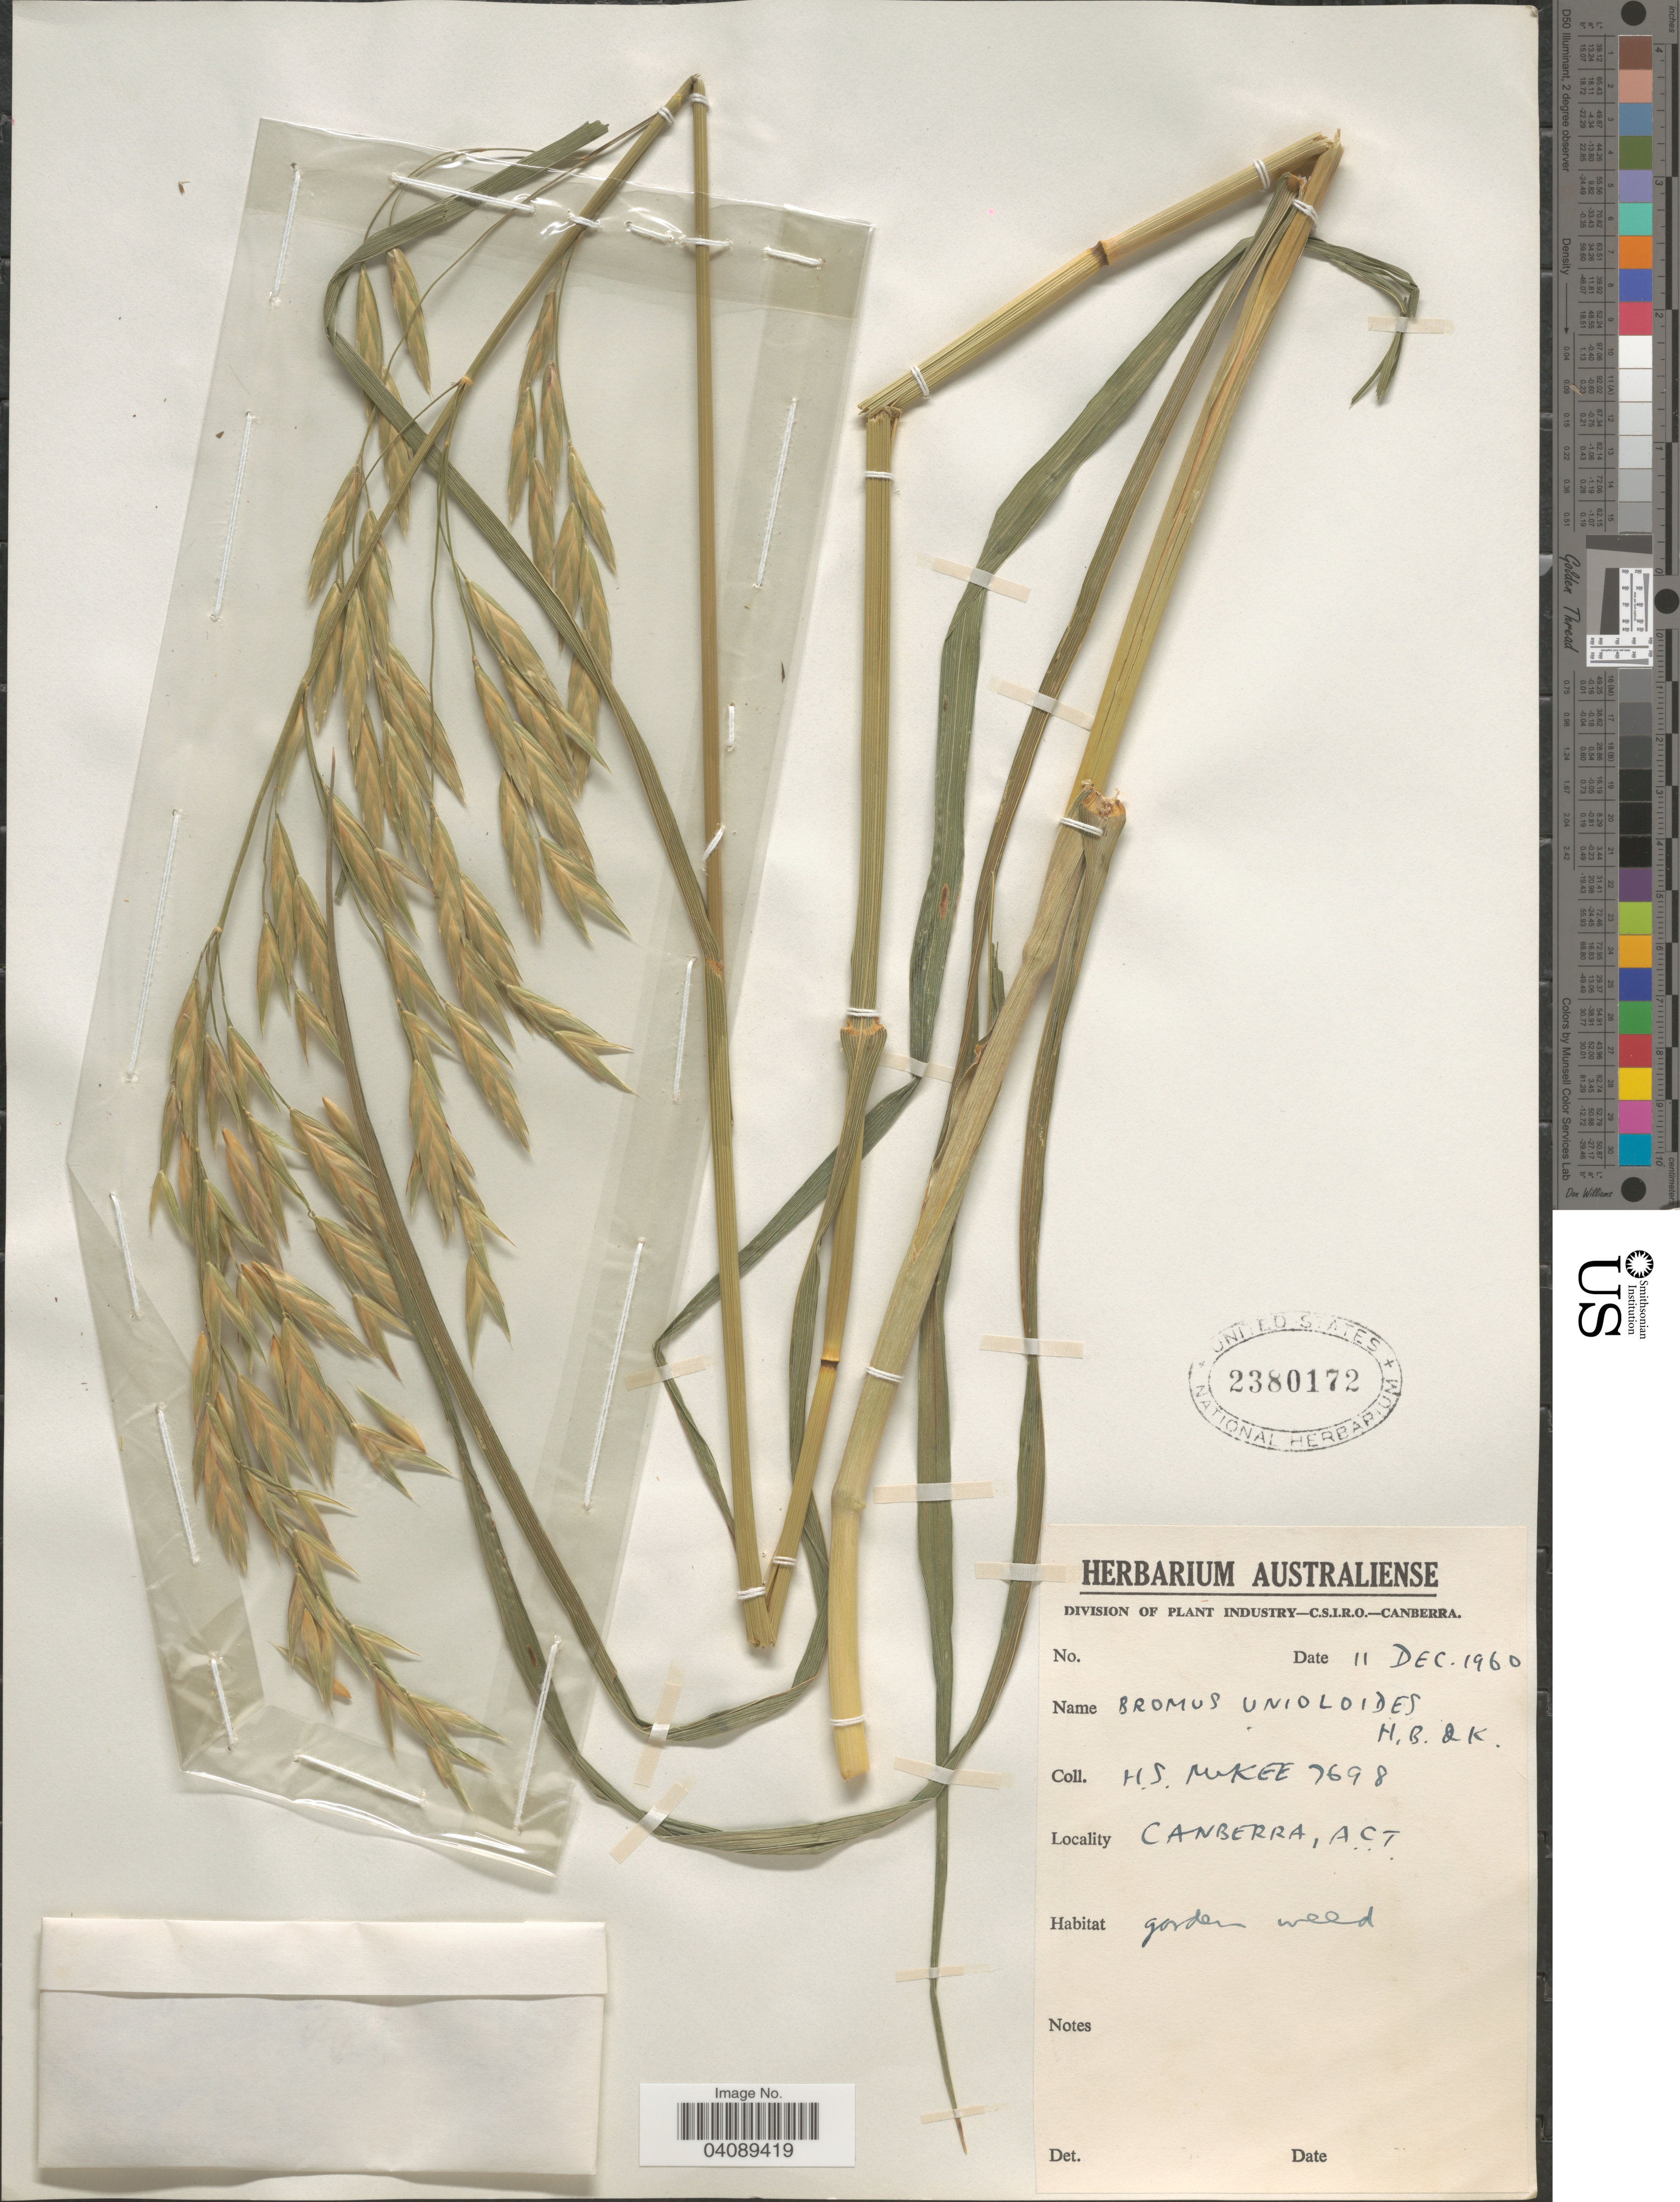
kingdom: Plantae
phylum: Tracheophyta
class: Liliopsida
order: Poales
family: Poaceae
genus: Bromus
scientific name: Bromus catharticus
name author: Vahl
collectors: H. S. McKee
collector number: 7698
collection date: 1960-12-11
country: Australia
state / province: Australian Capital Territory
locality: Canberra, A.C.T. Garden weed.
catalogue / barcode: US 2380172